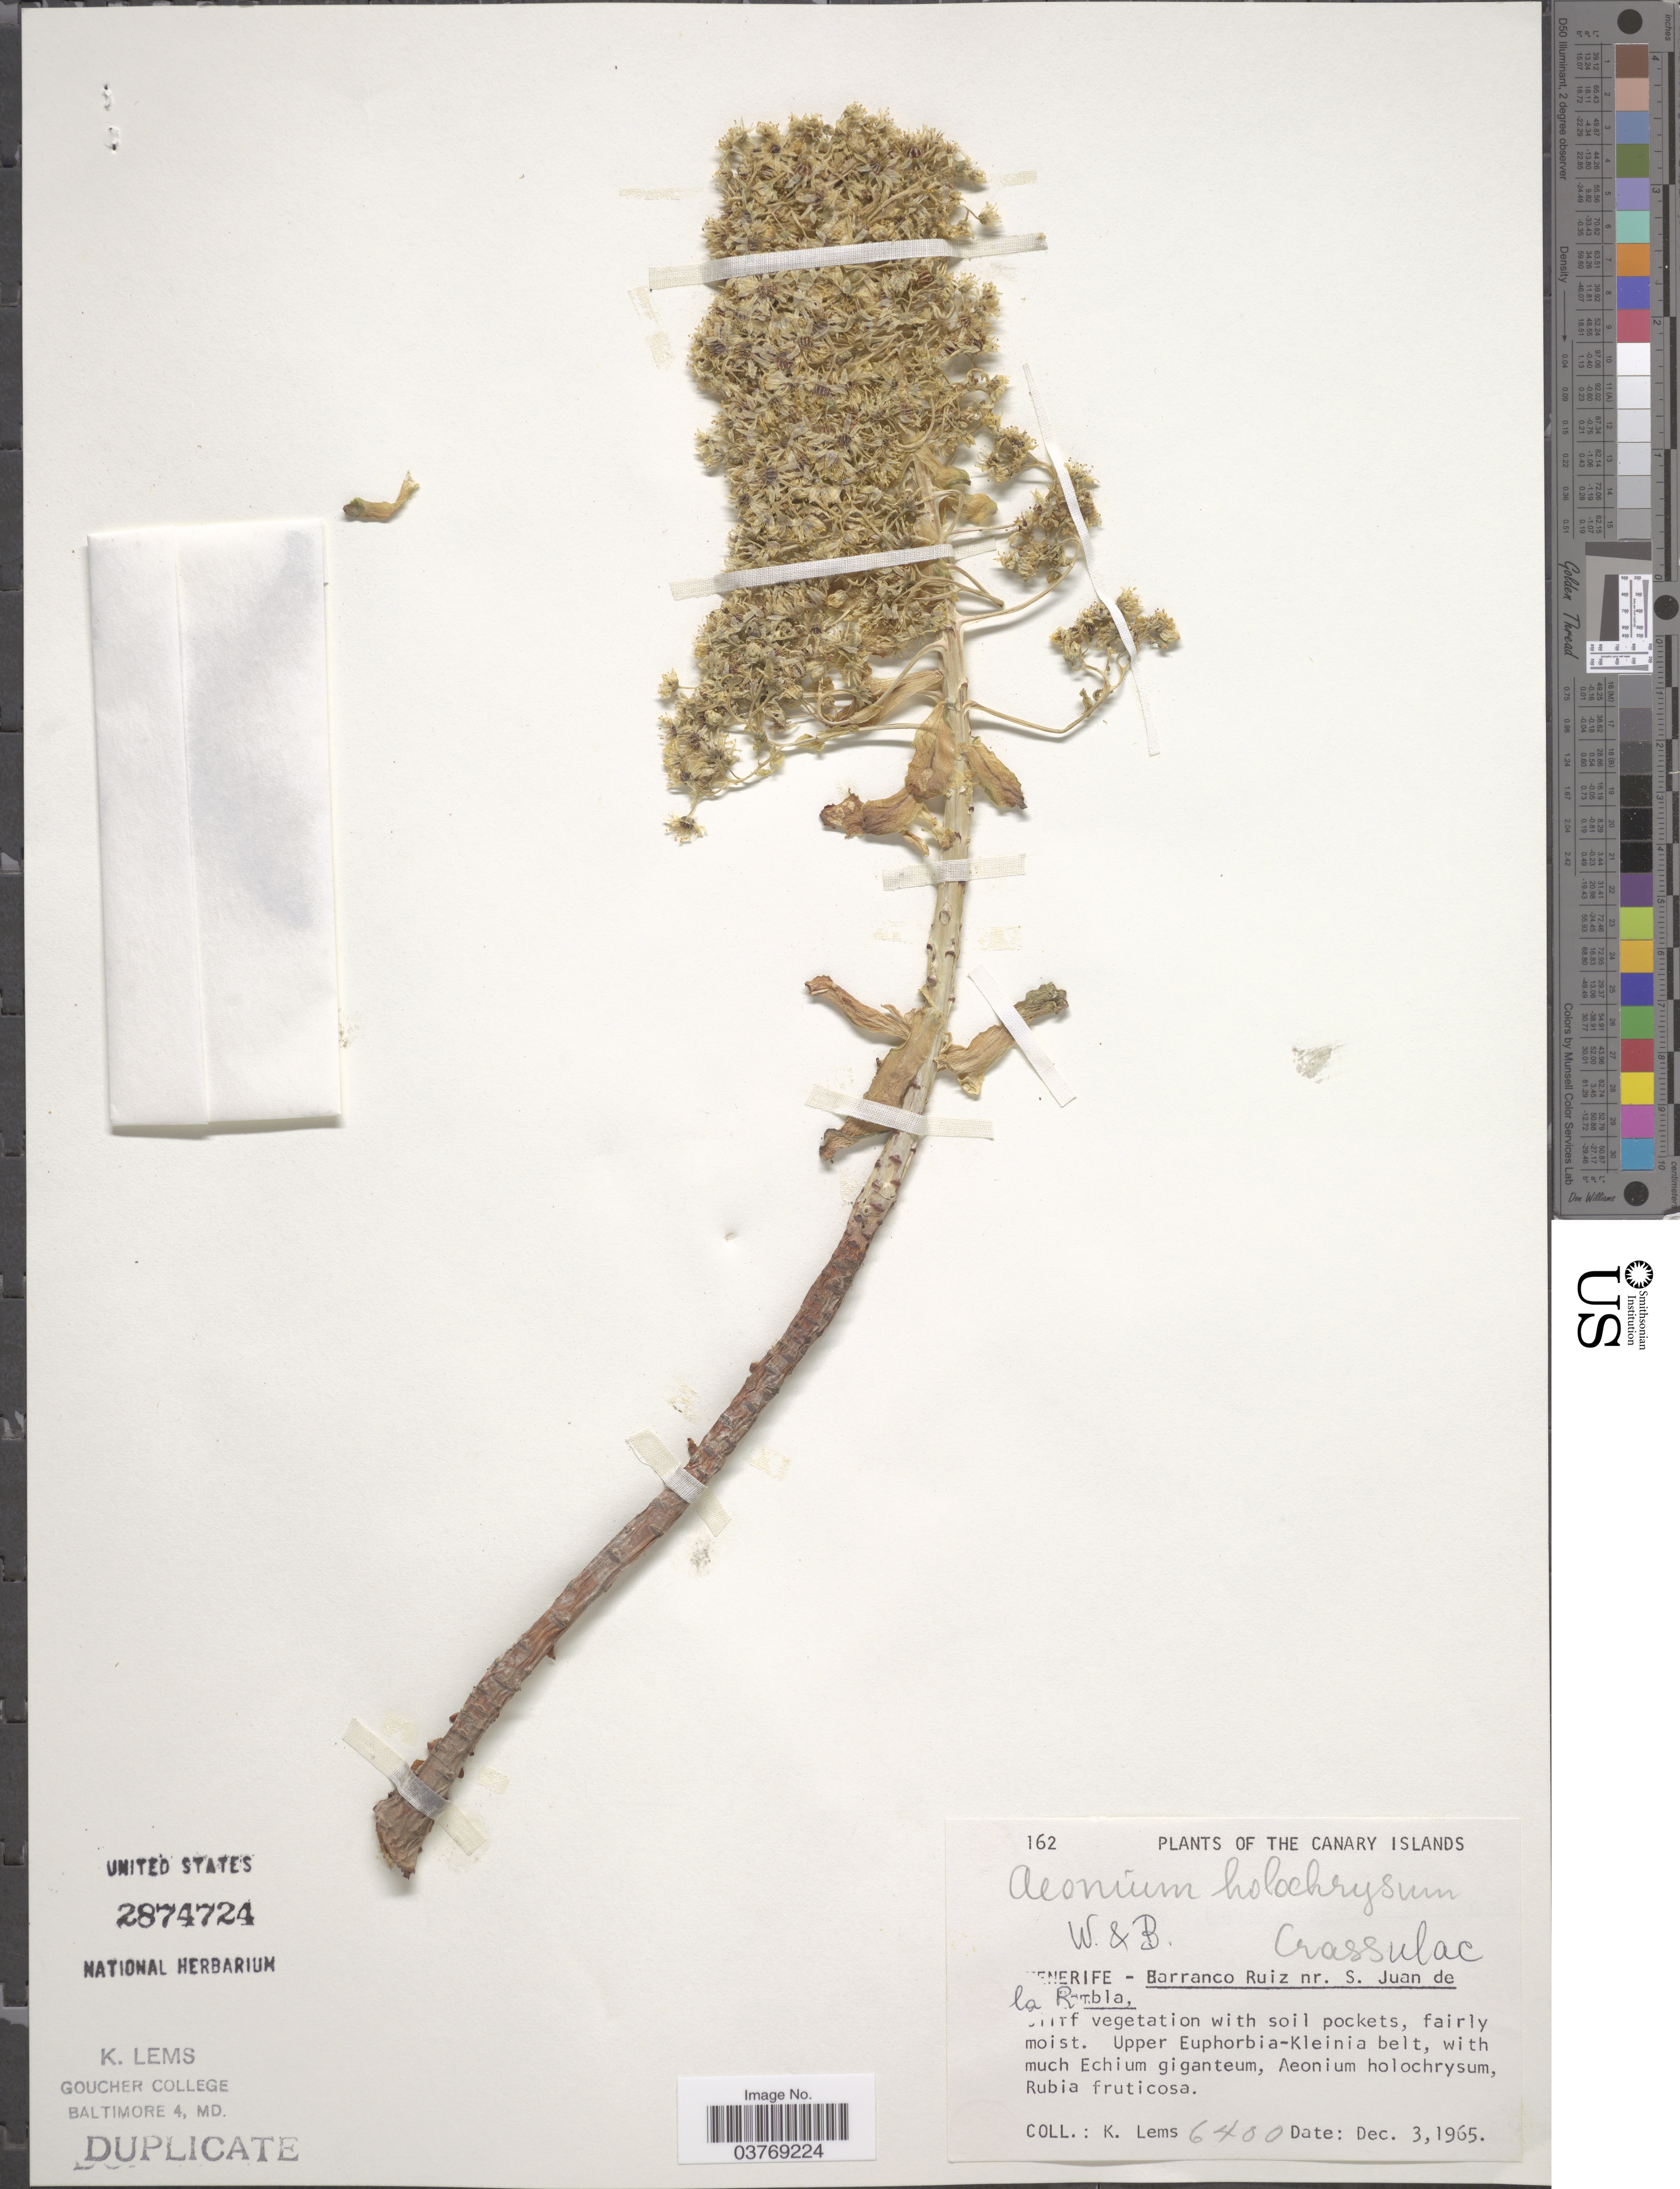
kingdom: Plantae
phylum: Tracheophyta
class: Magnoliopsida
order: Saxifragales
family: Crassulaceae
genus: Aeonium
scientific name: Aeonium holochrysum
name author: Webb & Berthel.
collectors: K. Lems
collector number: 6400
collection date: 1965-12-03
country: Spain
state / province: Canarias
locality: The Canary Islands. Tenerife - Barranco Ruiz nr. S. Juan de la Rambla.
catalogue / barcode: US 2874724